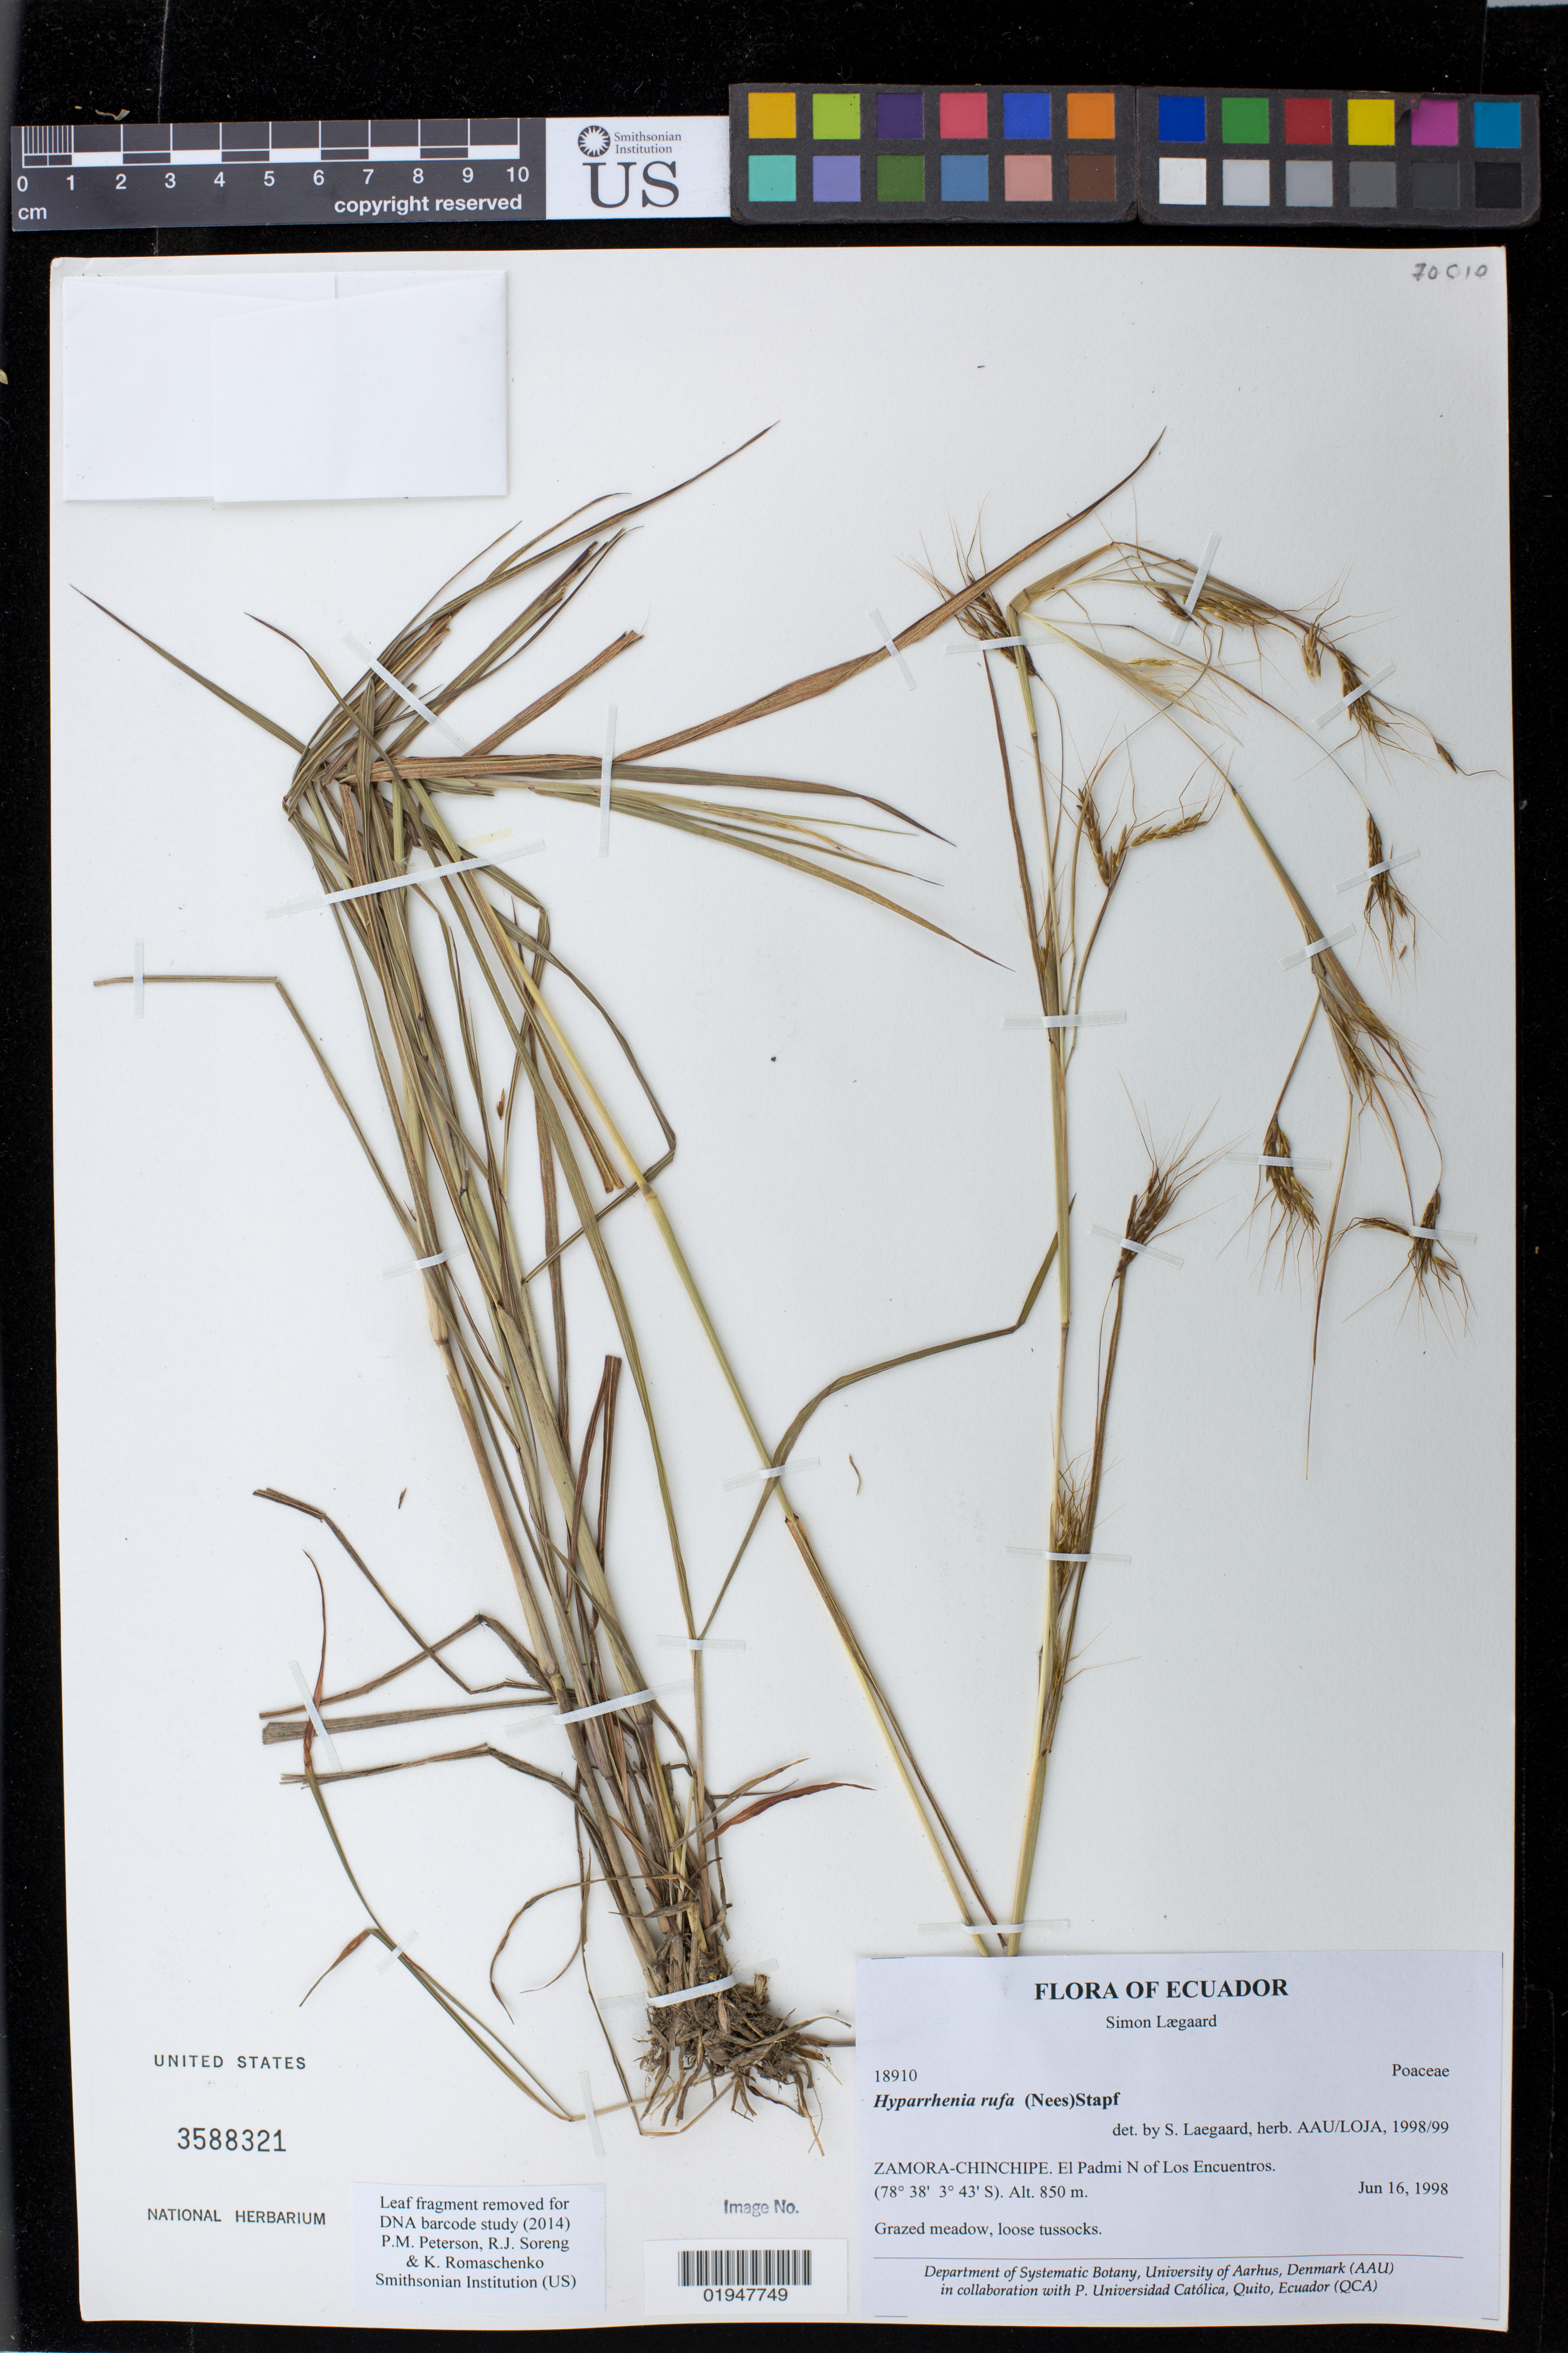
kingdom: Plantae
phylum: Tracheophyta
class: Liliopsida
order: Poales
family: Poaceae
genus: Hyparrhenia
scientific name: Hyparrhenia rufa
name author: (Nees) Stapf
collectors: S. Lægaard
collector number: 18910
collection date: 1998-06-16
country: Ecuador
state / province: Zamora-Chinchipe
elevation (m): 850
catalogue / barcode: US 3588321